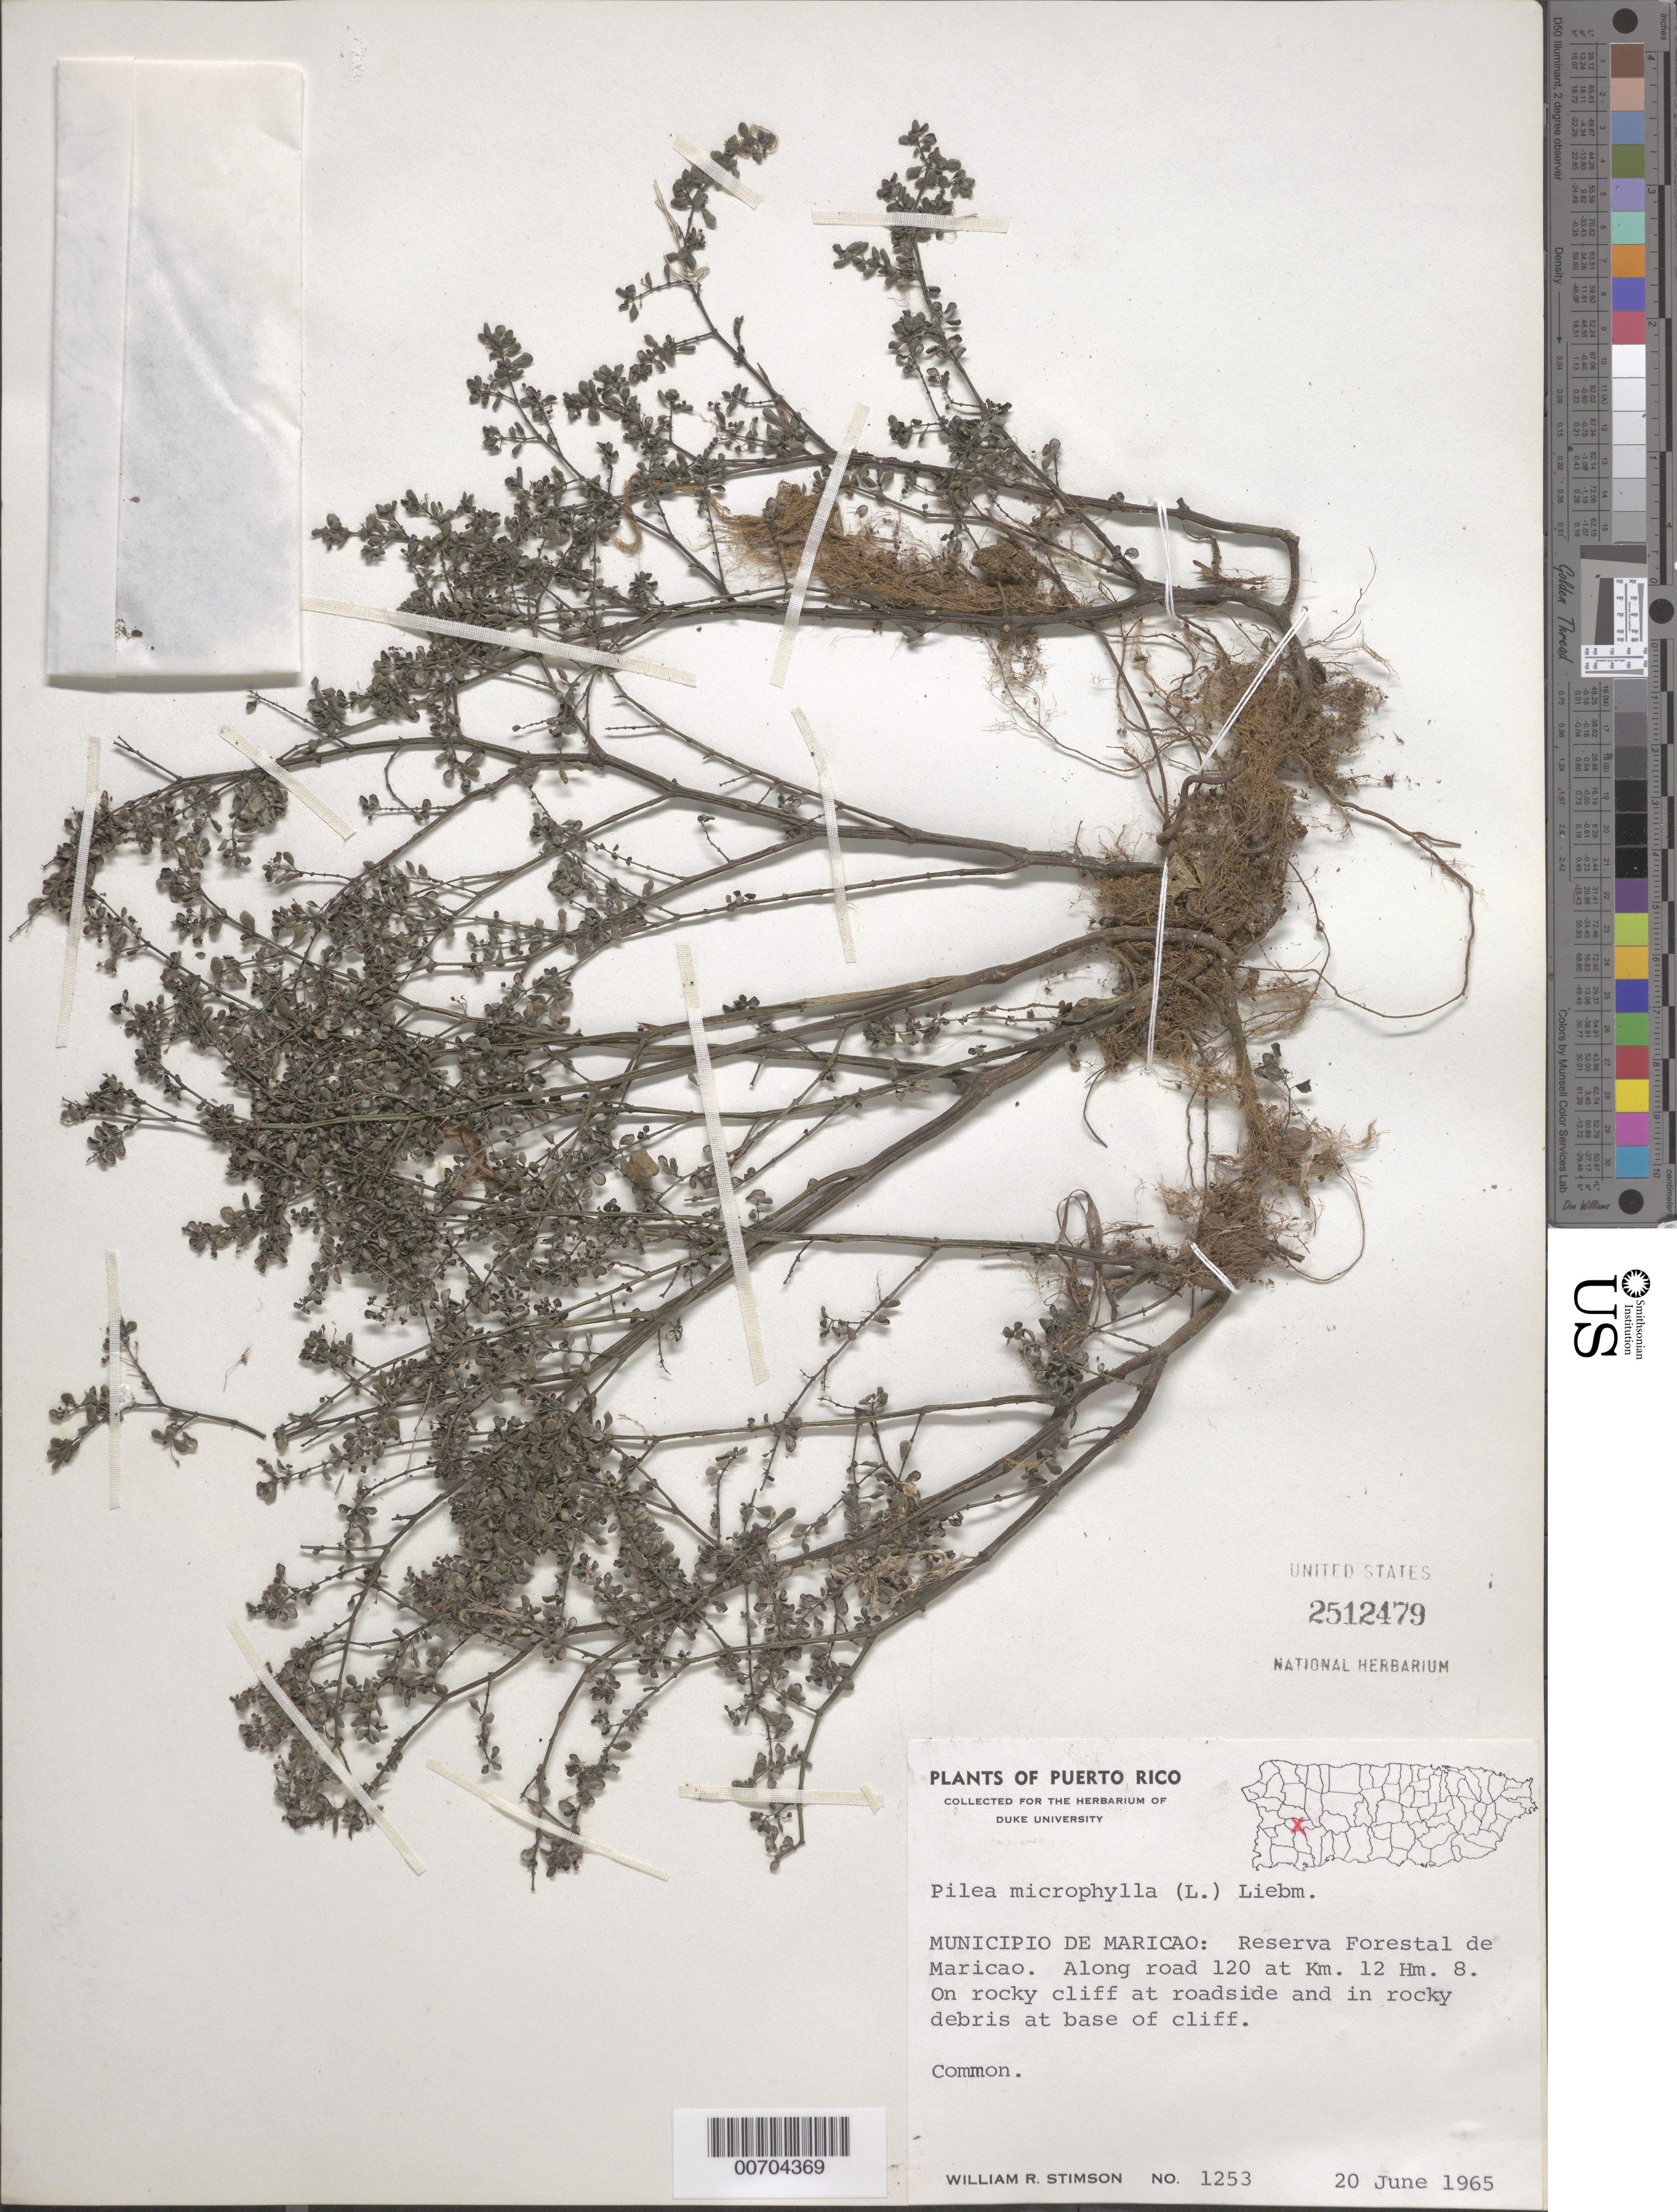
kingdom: Plantae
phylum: Tracheophyta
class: Magnoliopsida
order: Rosales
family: Urticaceae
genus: Pilea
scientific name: Pilea microphylla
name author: (L.) Liebm.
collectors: W. R. Stimson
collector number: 1253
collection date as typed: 20 Jun 1965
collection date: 1965-06-20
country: Puerto Rico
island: Greater Antilles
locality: Municipio de Maricao: Reserva Forestal de Maricao. Along Rd. 120 at Km 12 Hm 8;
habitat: On rocky cliff at roadside and in rocky debris at base of cliff.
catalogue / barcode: US 2512479